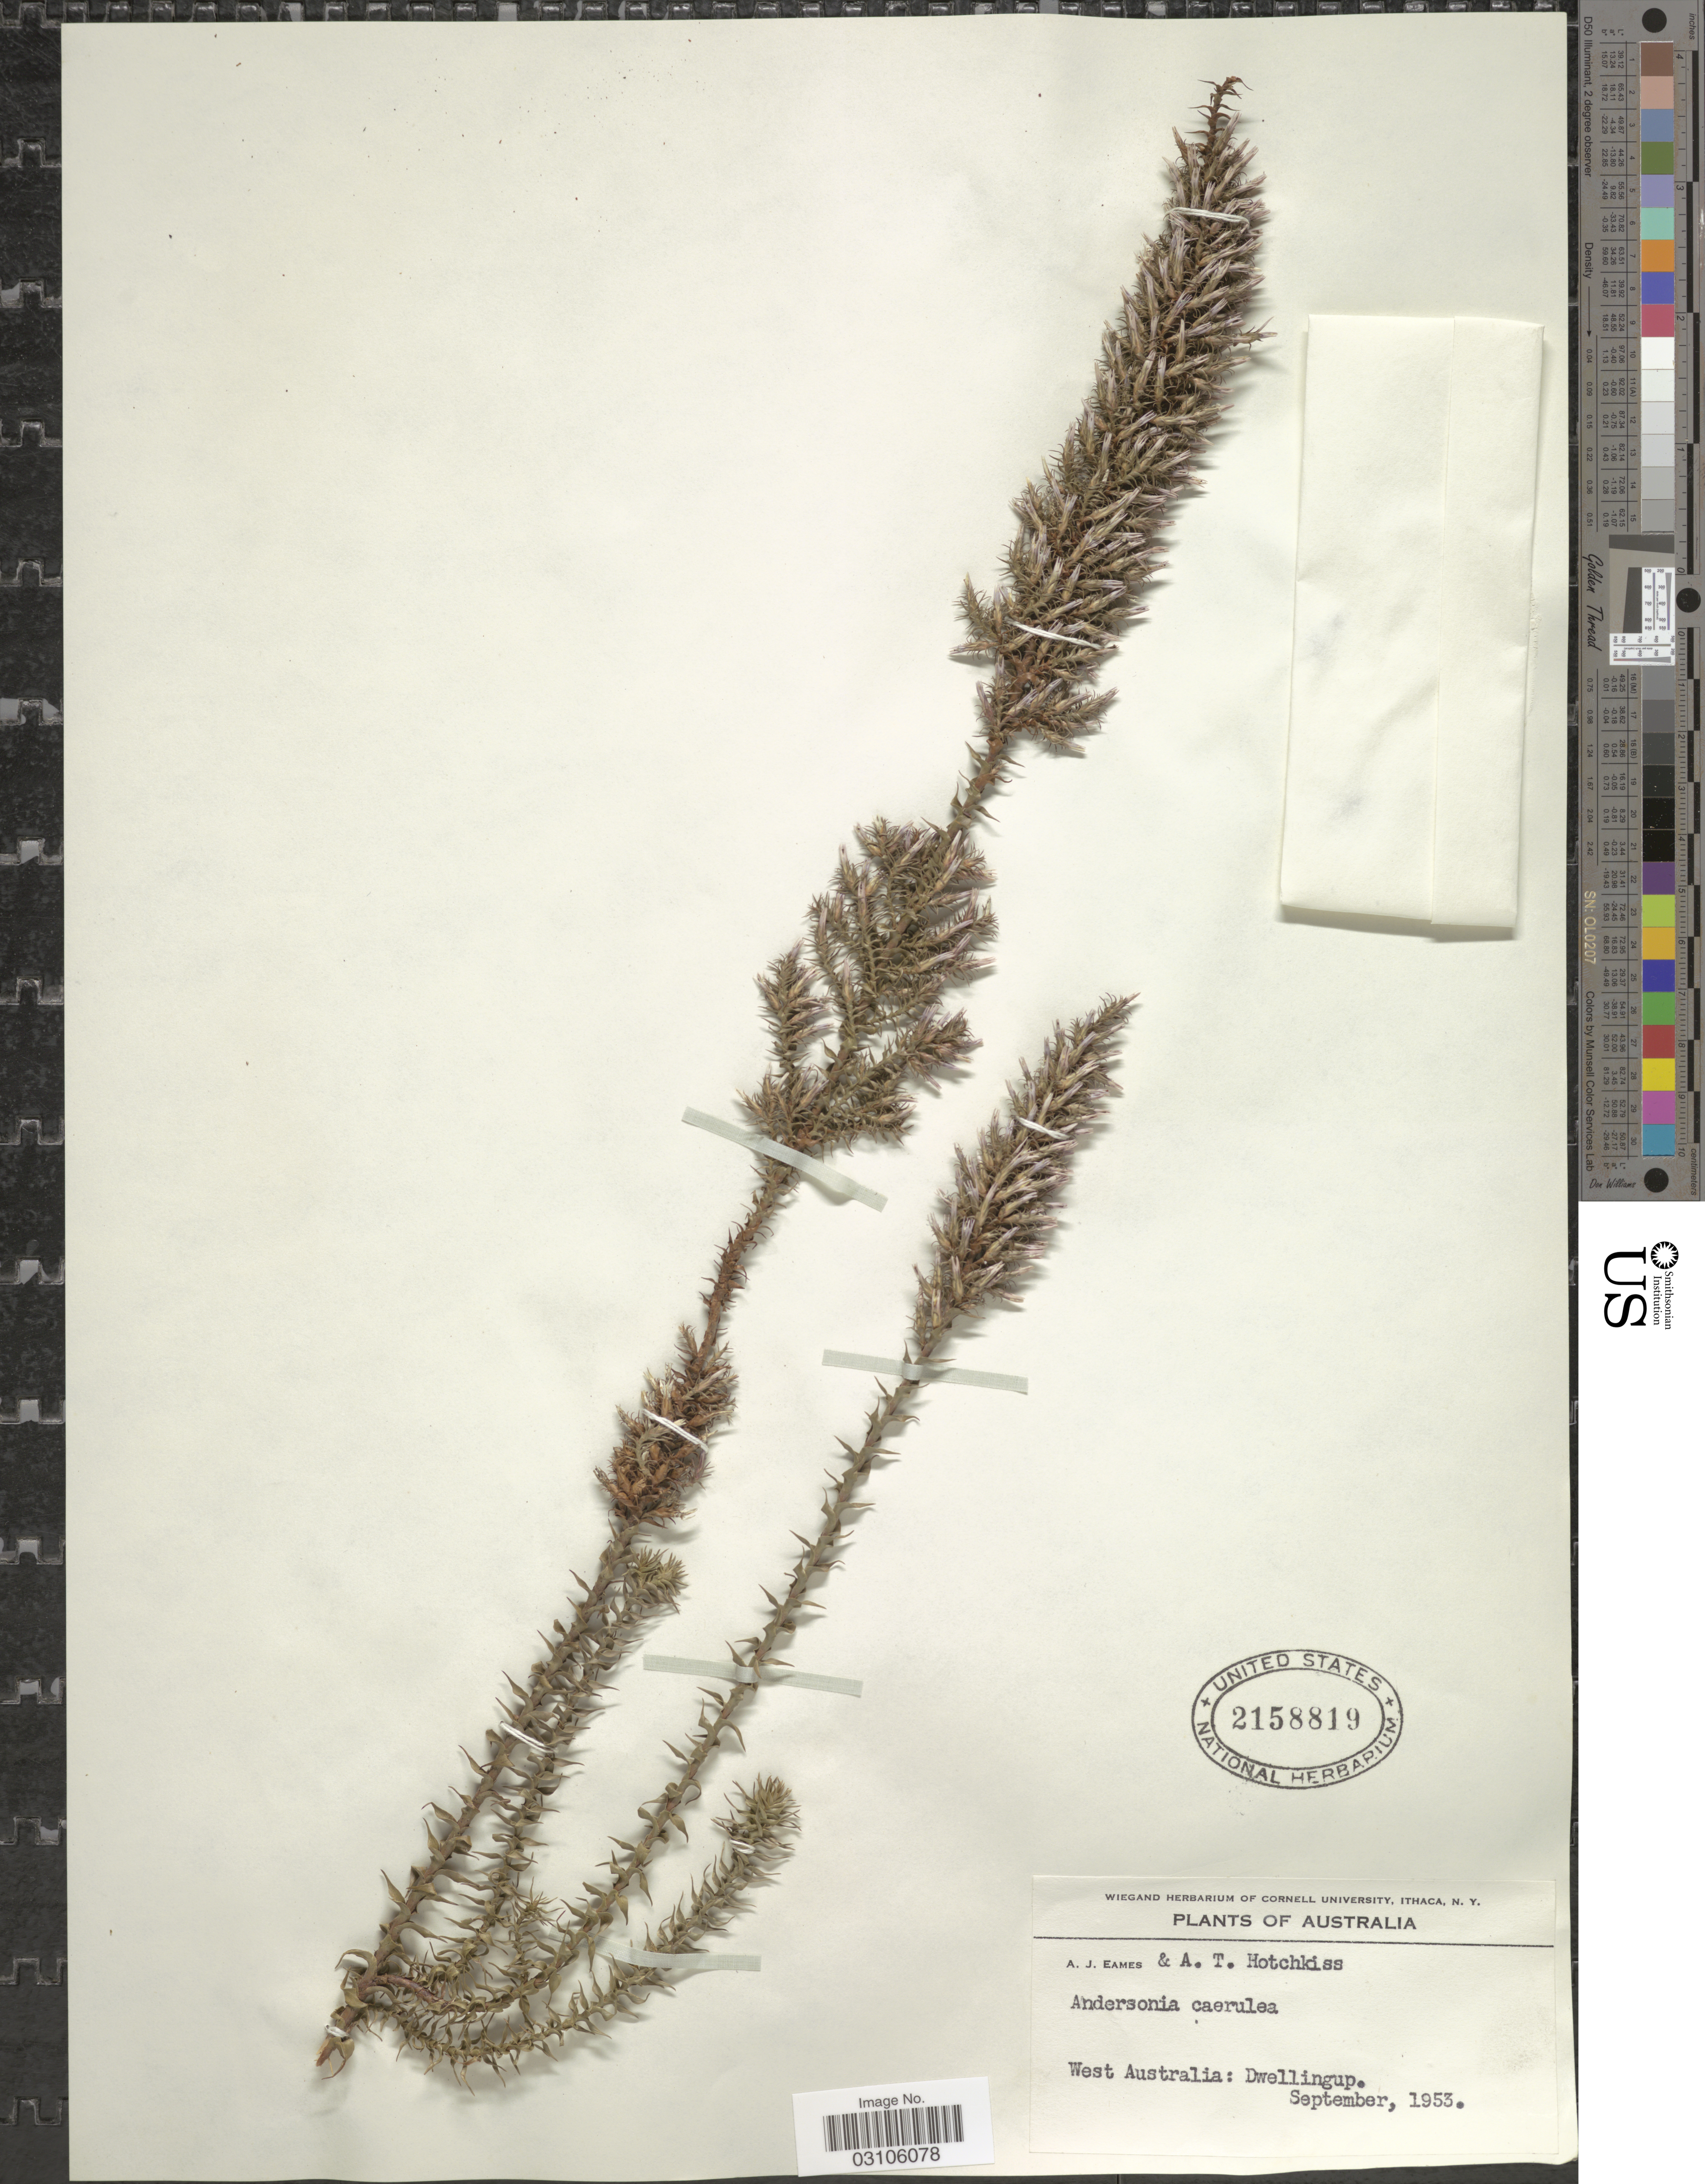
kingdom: Plantae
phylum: Tracheophyta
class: Magnoliopsida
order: Ericales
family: Ericaceae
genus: Andersonia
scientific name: Andersonia caerulea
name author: R. Br.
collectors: A. J. Eames & A. Hotchkiss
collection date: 1953-09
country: Australia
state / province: Western Australia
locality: West Australia: Dwellingup.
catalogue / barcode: US 2158819